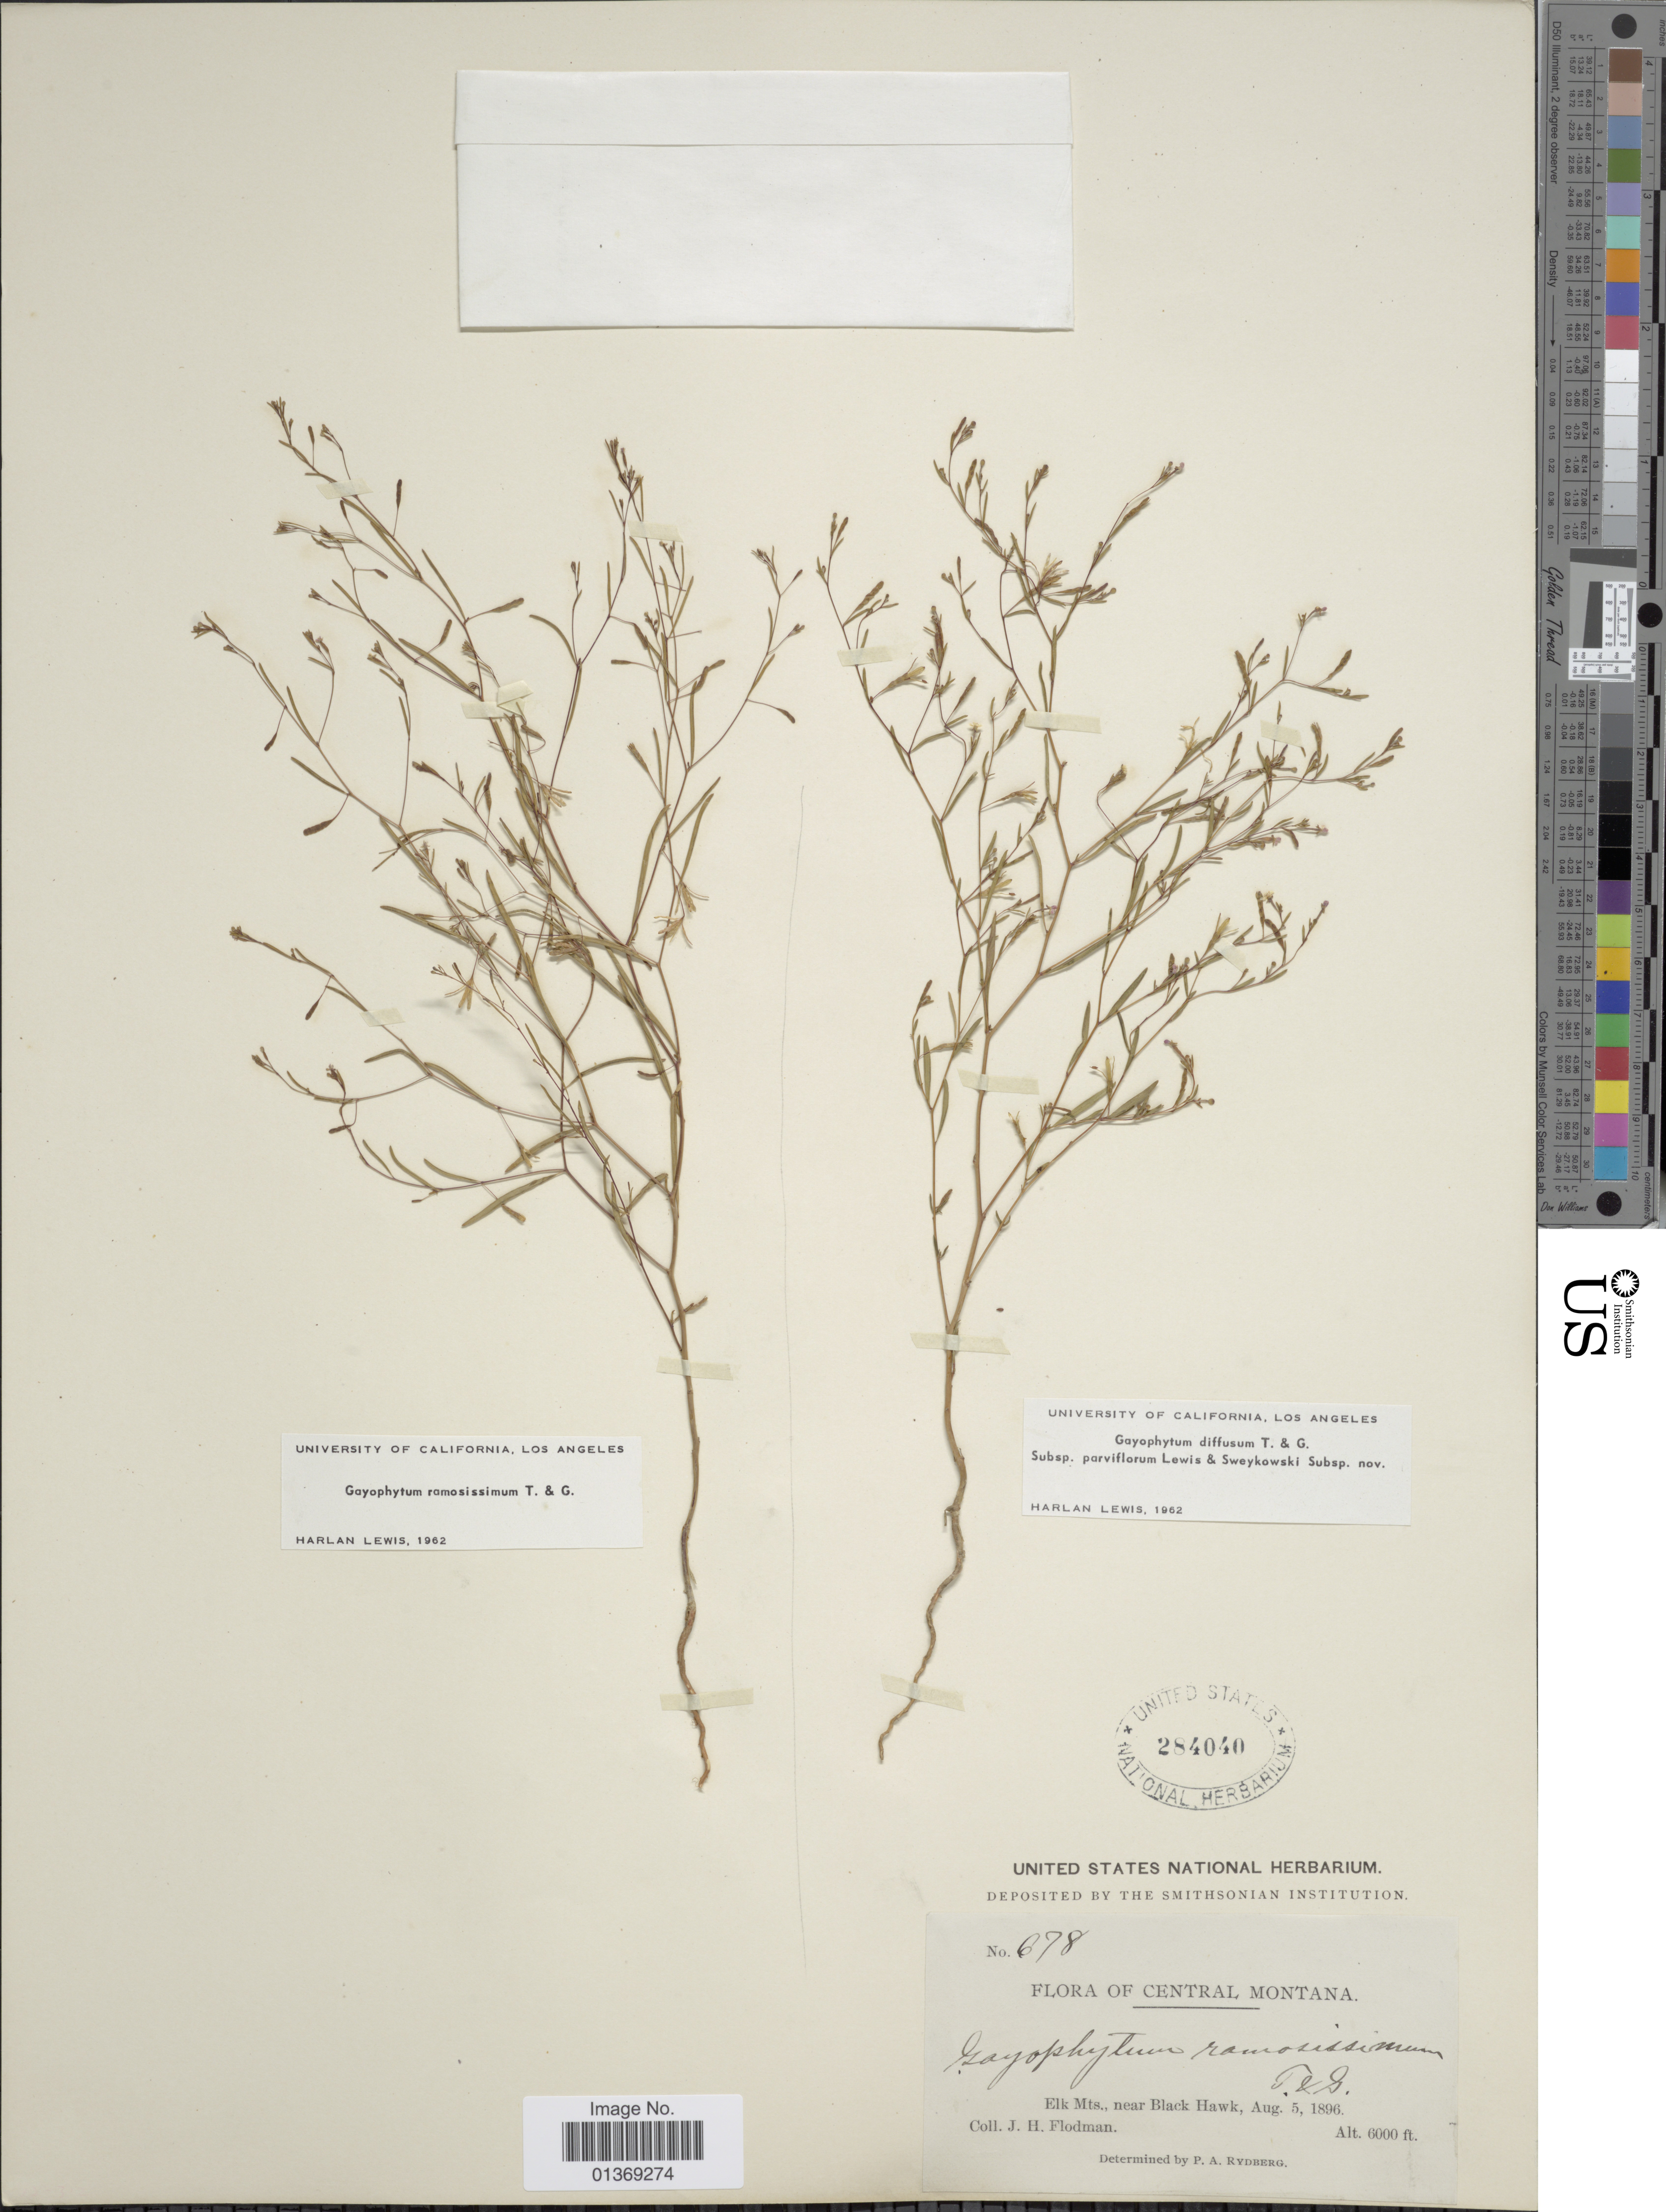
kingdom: Plantae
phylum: Tracheophyta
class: Magnoliopsida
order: Myrtales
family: Onagraceae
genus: Gayophytum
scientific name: Gayophytum ramosissimum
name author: Torr. & A. Gray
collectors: J. Flodman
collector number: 678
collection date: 1896-08-05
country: United States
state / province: Montana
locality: Central Montana, Elk Mts., near Black Hawk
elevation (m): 1829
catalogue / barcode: US 284040